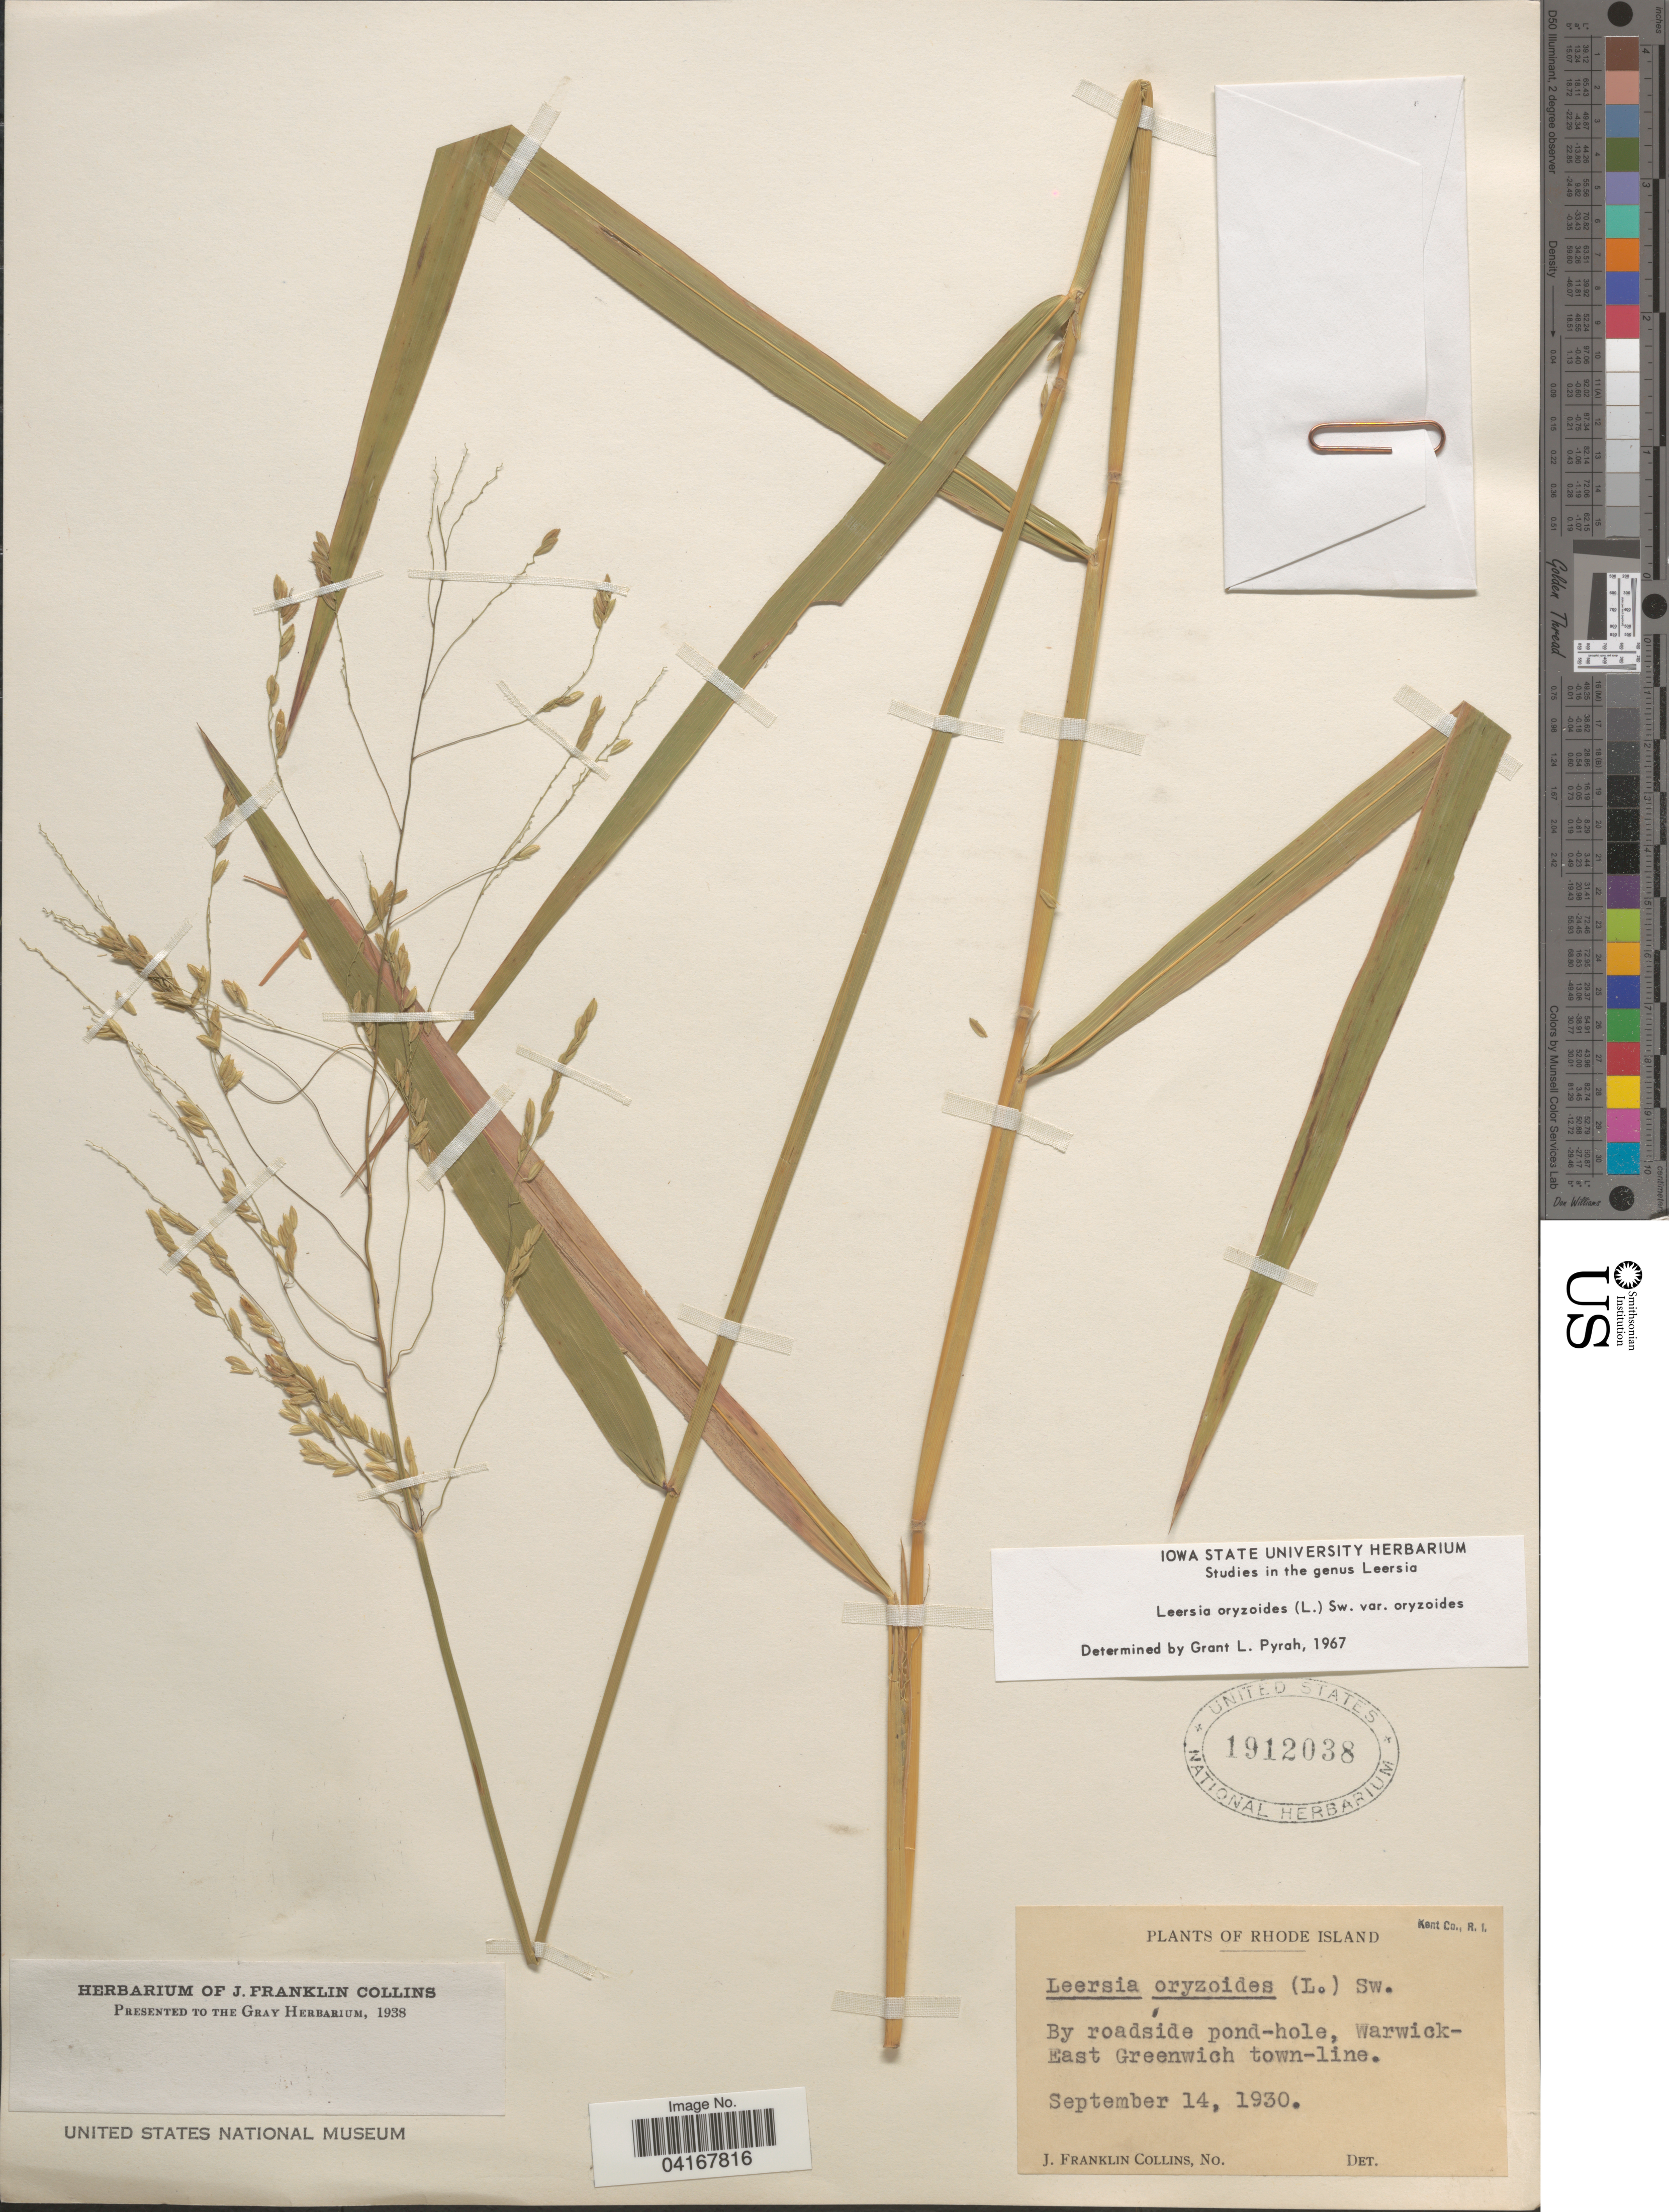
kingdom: Plantae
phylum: Tracheophyta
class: Liliopsida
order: Poales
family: Poaceae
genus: Leersia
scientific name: Leersia oryzoides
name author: (L.) Sw.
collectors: J. Collins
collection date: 1930-09-14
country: United States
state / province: Rhode Island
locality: By roadside pond-hole, Warwick-East Greenwich town-line.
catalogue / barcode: US 1912038